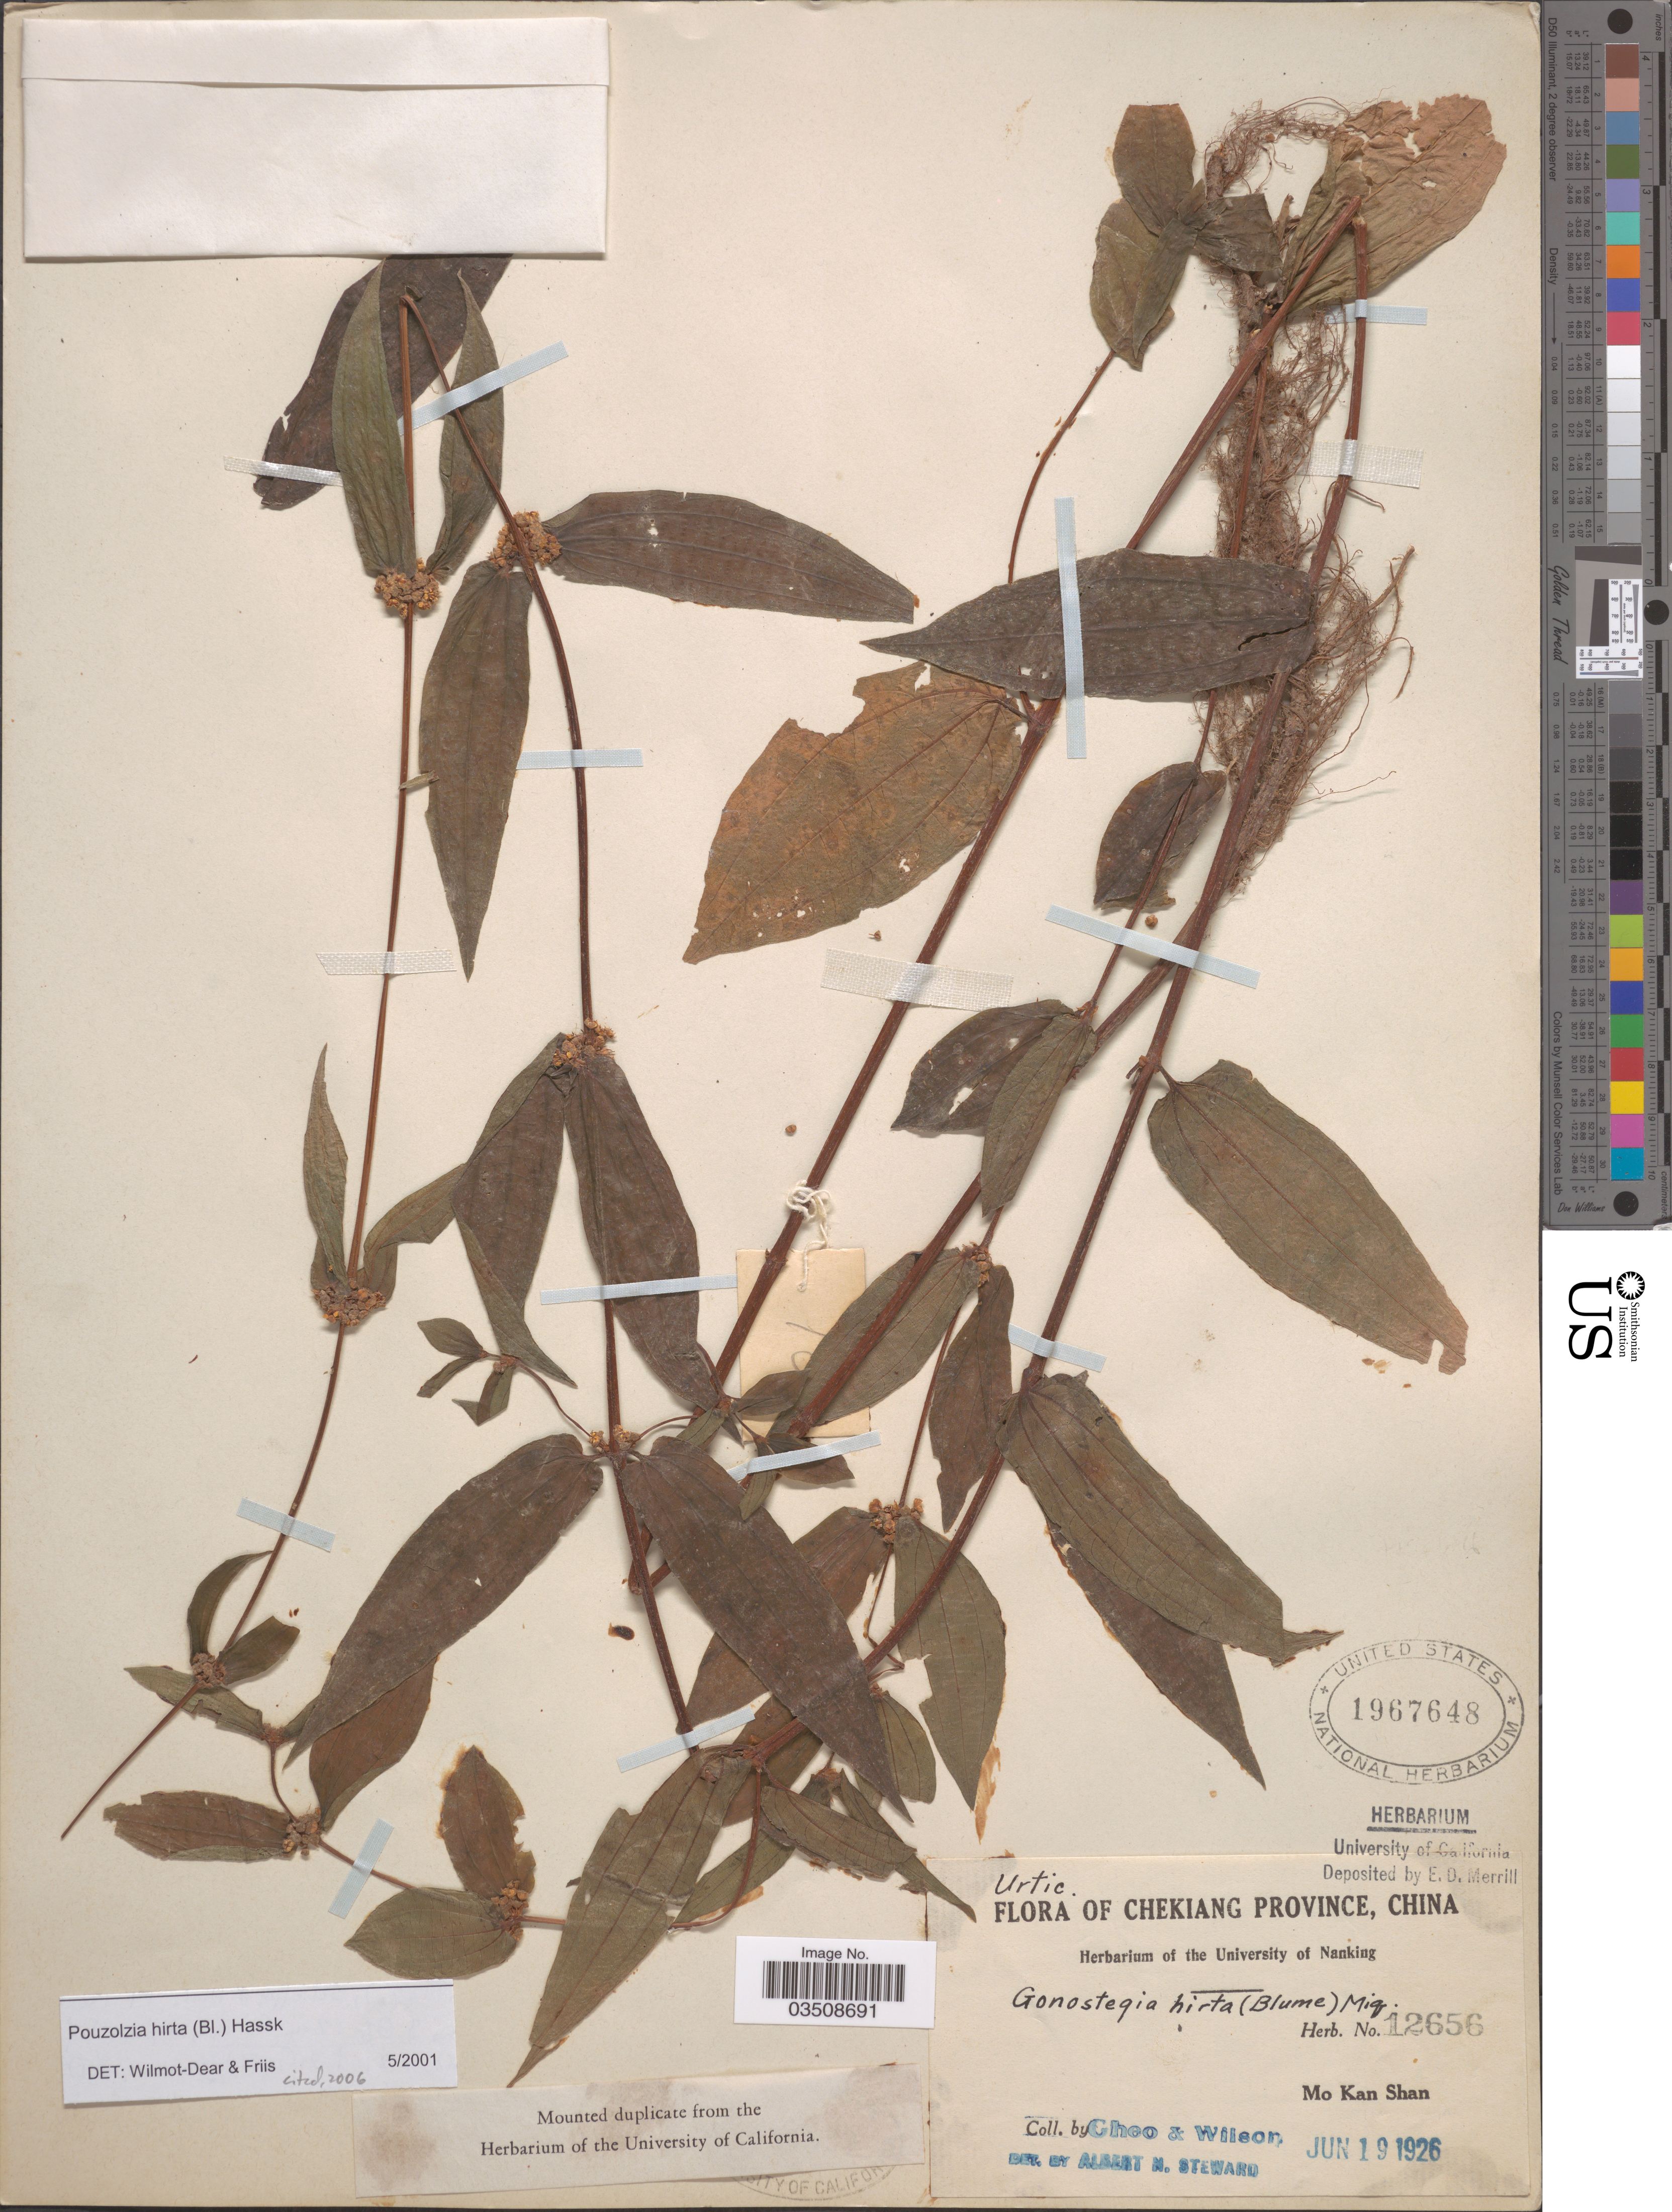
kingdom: Plantae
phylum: Tracheophyta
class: Magnoliopsida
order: Rosales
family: Urticaceae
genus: Gonostegia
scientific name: Gonostegia triandra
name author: (Blume) Miq.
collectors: Cheo & -- Wilson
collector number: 12656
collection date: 1926-06-19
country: China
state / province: Zhejiang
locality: Chekiang Province. Mo Kan Shan.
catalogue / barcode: US 1967648